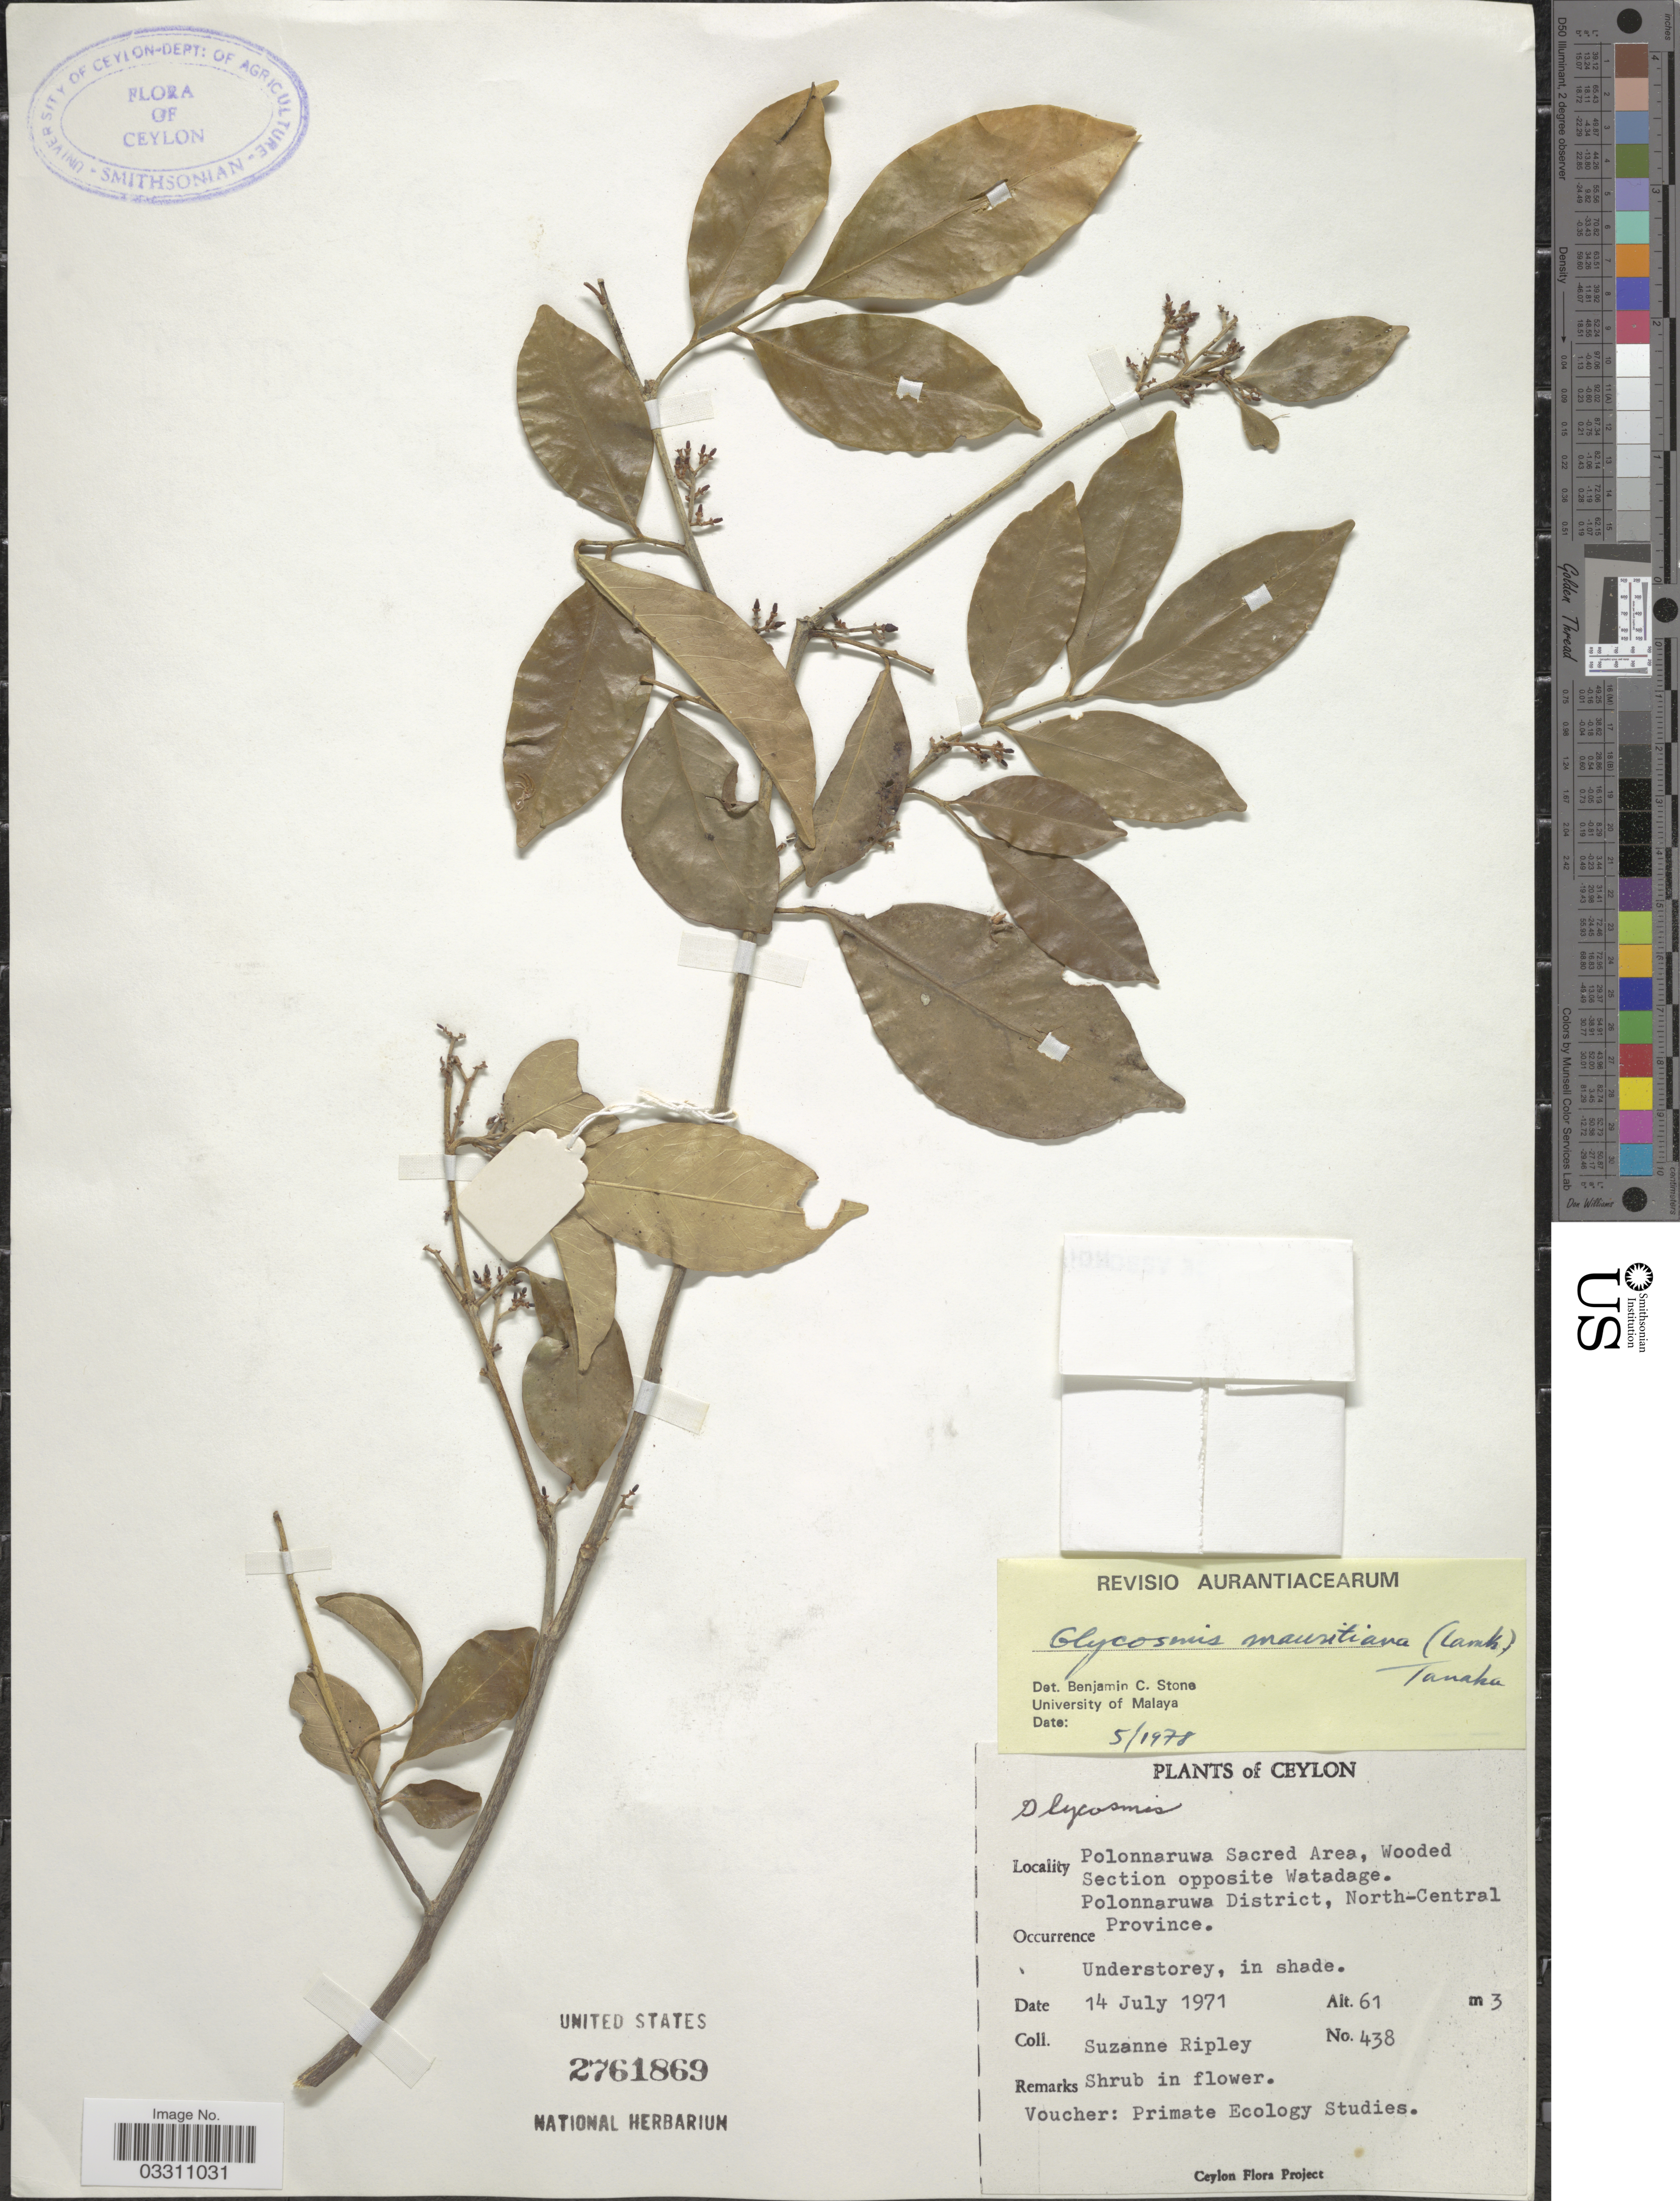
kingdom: Plantae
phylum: Tracheophyta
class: Magnoliopsida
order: Sapindales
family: Rutaceae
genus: Glycosmis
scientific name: Glycosmis mauritiana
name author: (Lamkey) Tanaka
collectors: S. Ripley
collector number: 438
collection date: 1971-07-14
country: Sri Lanka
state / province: North Central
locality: Ceylon, Polonnaruwa Sacred Area, Wooded Section opposite Watadage. Polonnaruwa District.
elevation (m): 61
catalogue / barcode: US 2761869